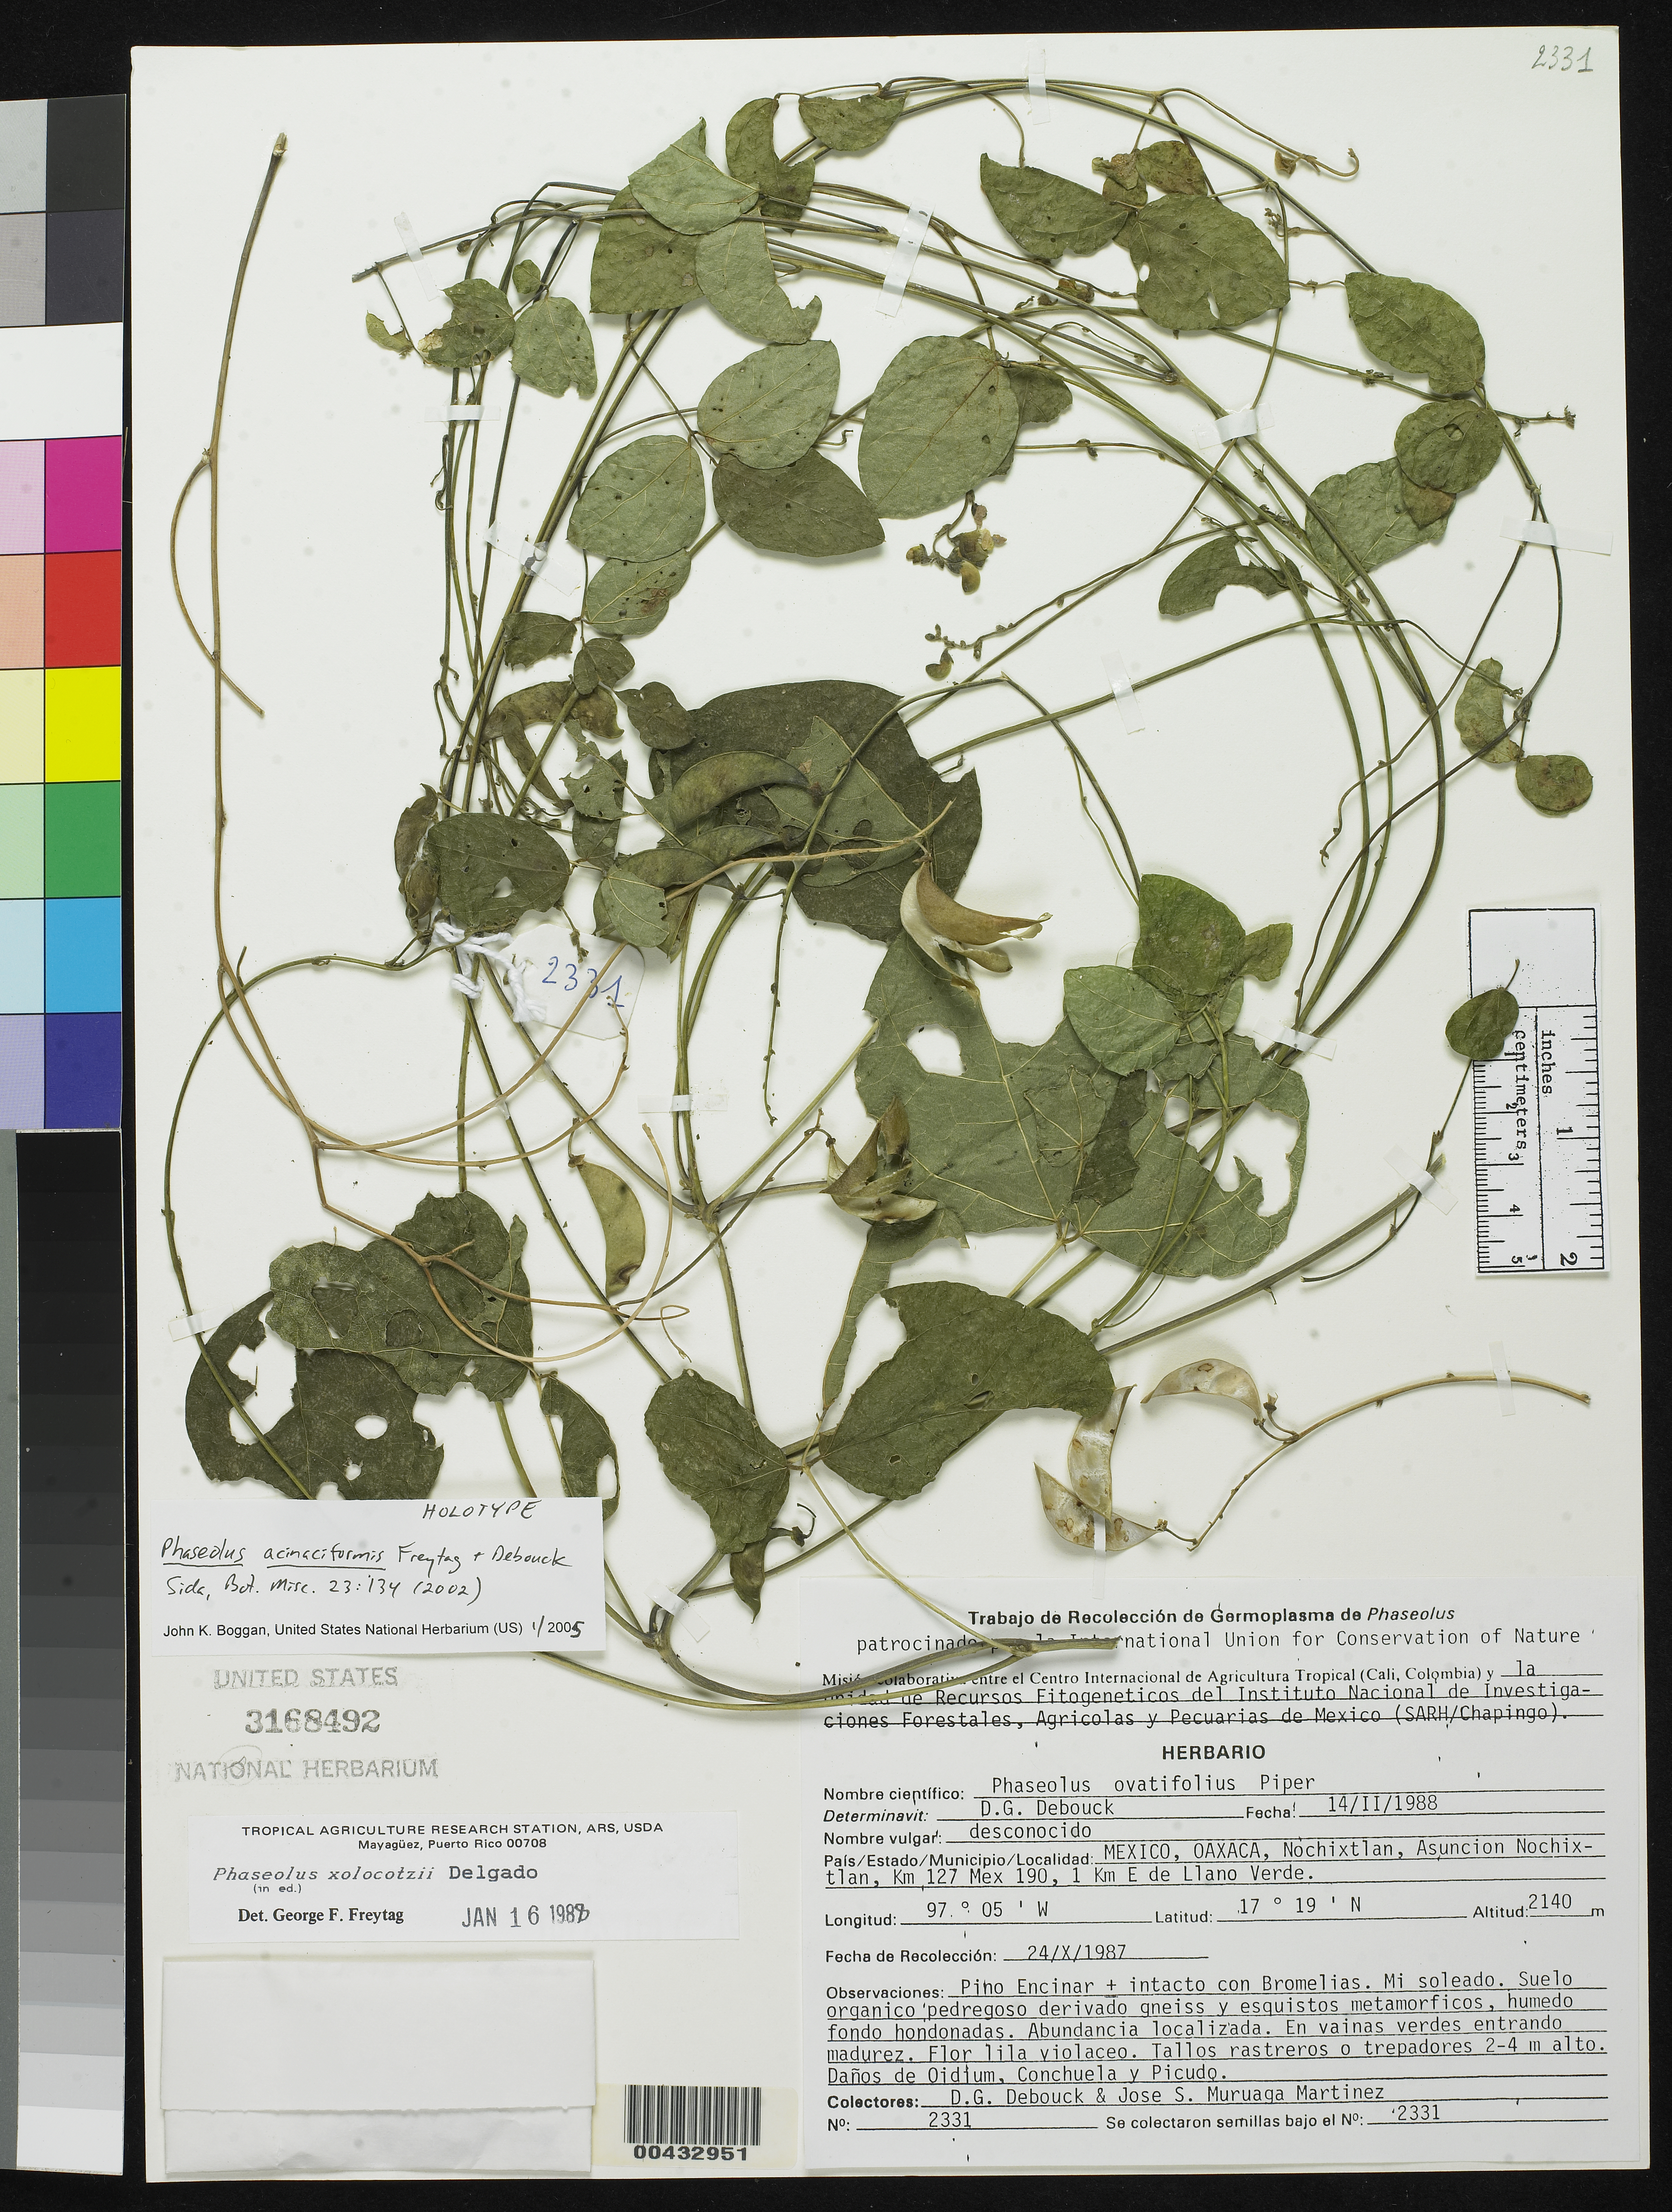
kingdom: Plantae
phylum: Tracheophyta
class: Magnoliopsida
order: Fabales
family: Fabaceae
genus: Phaseolus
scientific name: Phaseolus acinaciformis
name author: Freytag & Debouck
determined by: Boggan, J. K., (US), NMNH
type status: Holotype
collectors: D. Debouck & J. Muruaga Martinez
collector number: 2331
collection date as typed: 24 Oct 1987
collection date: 1987-10-24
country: Mexico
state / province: Oaxaca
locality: Mexico, Oaxaca, Nochixtlan, Asuncion Nochixtlan, Km 127 Mex 190, 1 km E de Llano Verde.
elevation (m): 2140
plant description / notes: Originally annotated as P. xolocotzii Delgado by G.F. Freytag (1988).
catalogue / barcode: US 3168482